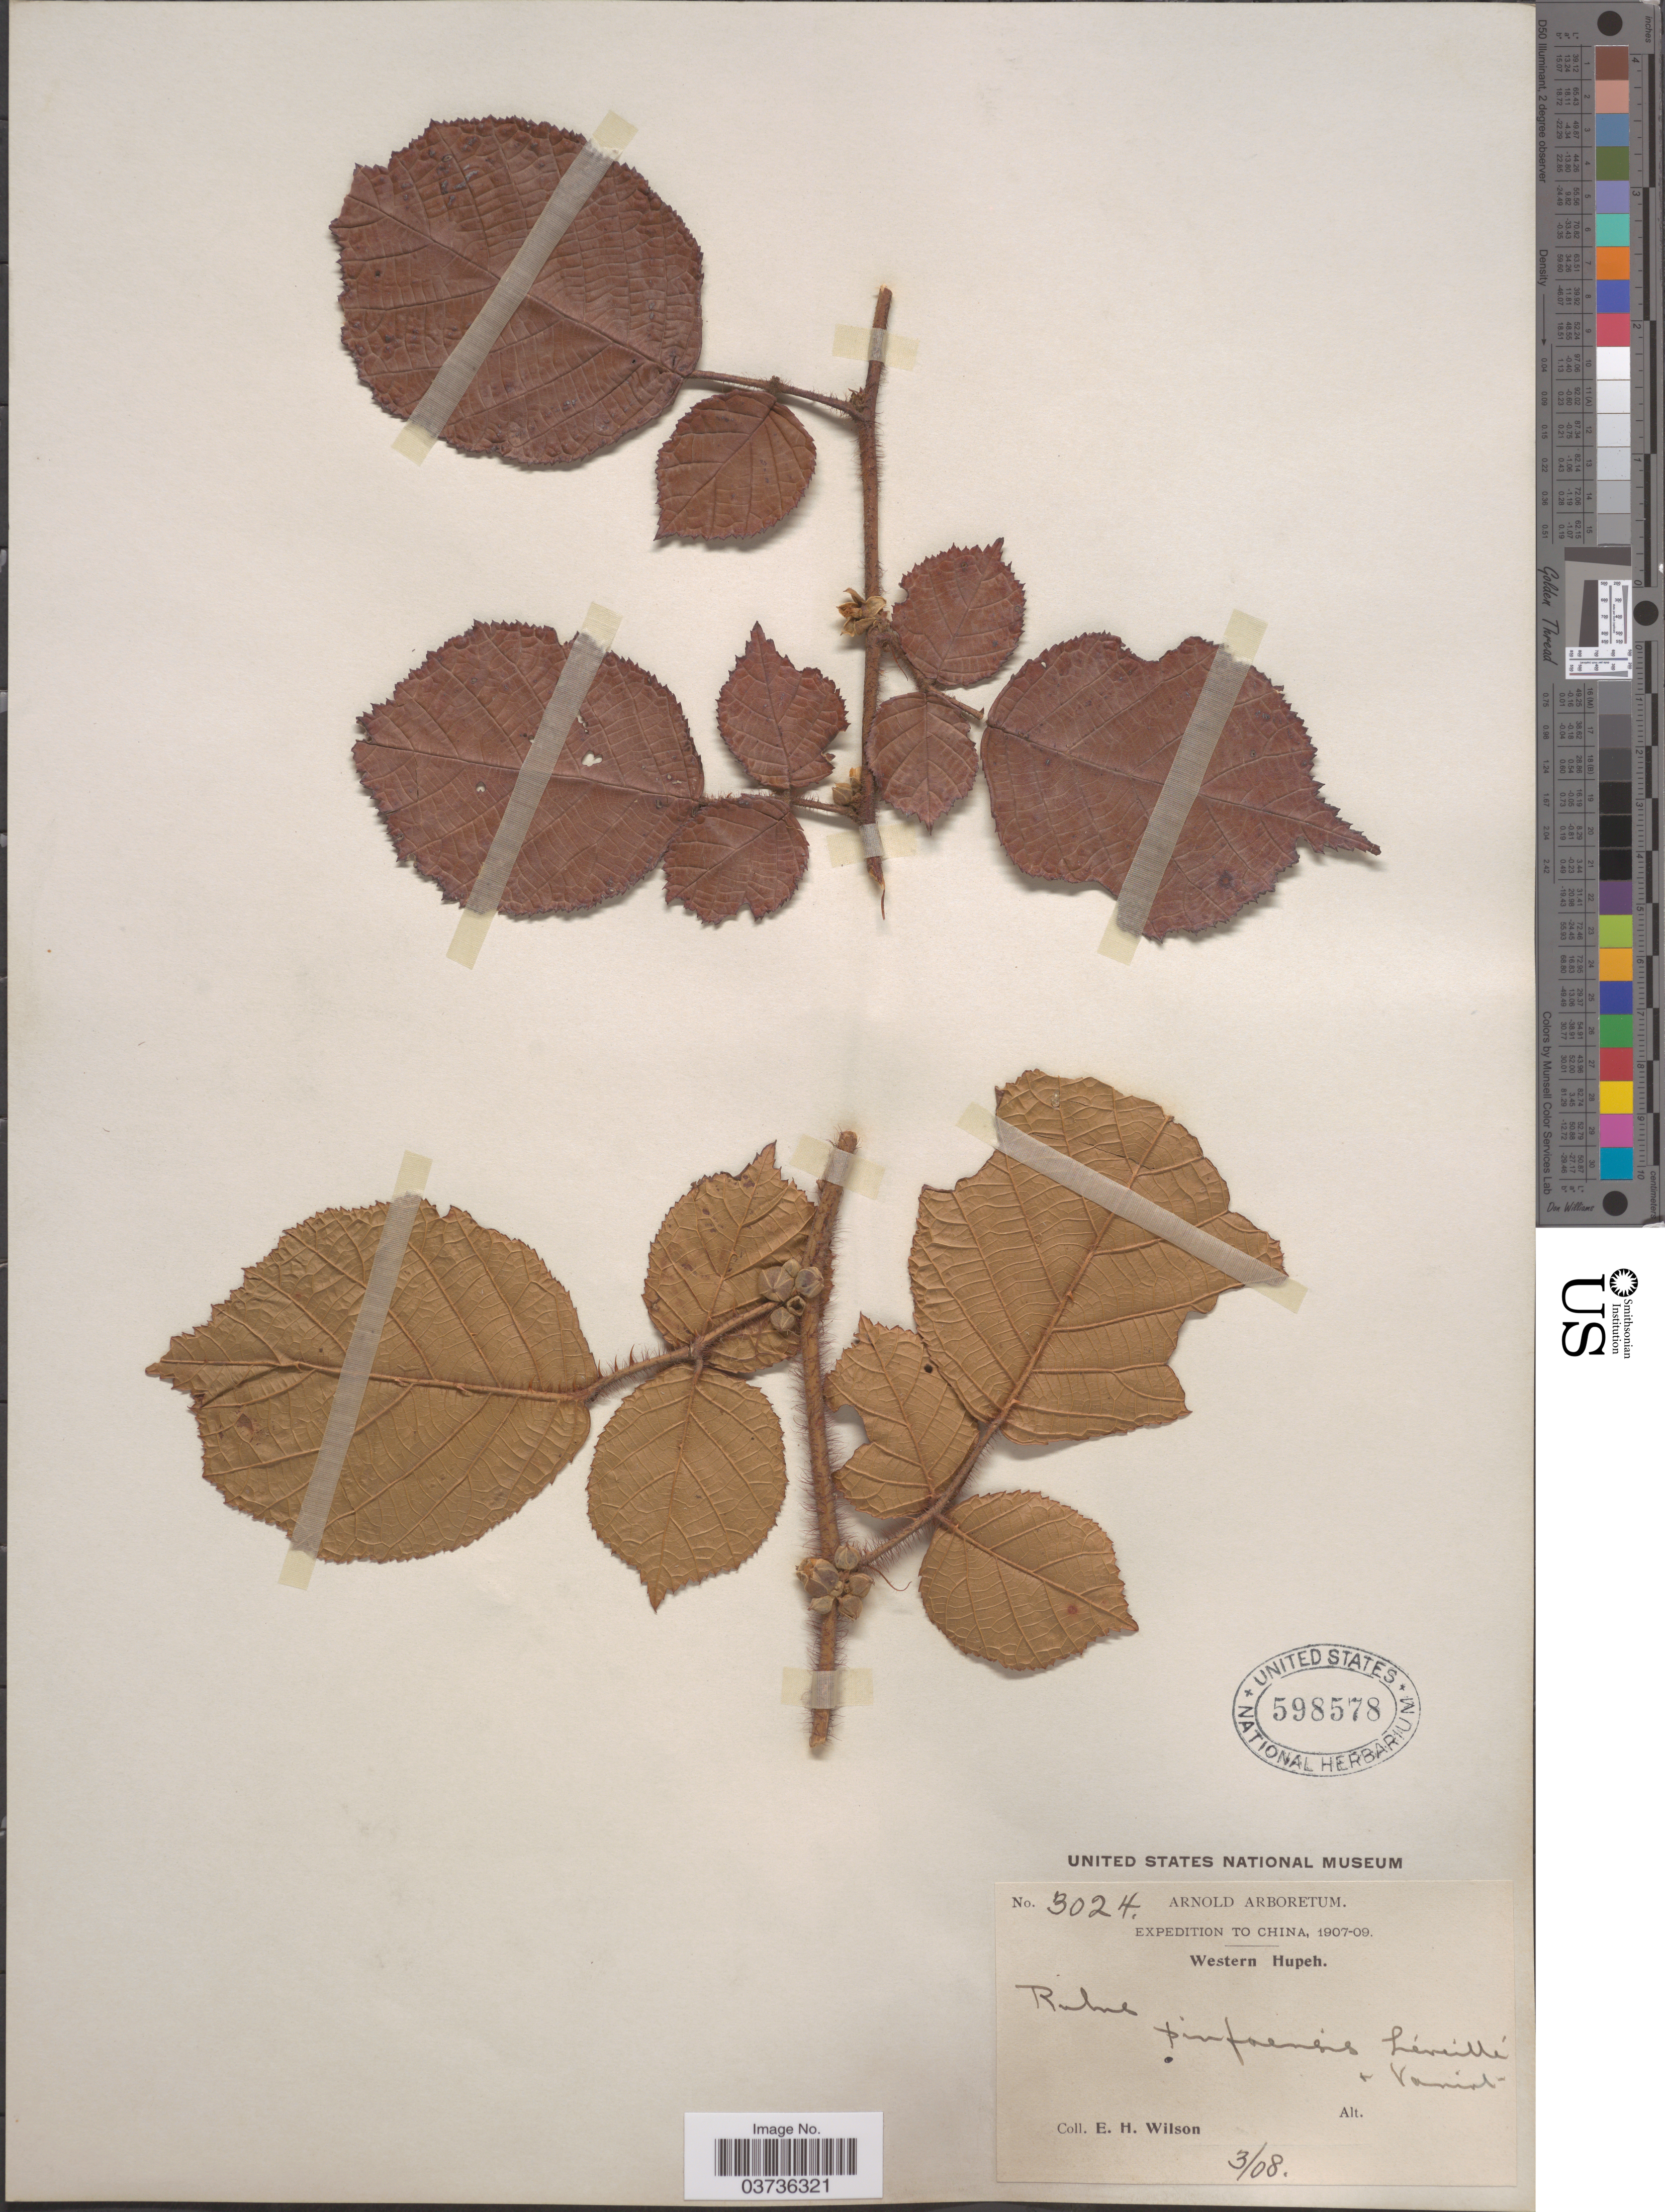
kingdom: Plantae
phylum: Tracheophyta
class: Magnoliopsida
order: Rosales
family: Rosaceae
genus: Rubus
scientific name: Rubus pinfaensis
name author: H. Lév. & Vaniot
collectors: E. Wilson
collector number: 3024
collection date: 1908-03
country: China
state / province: Hubei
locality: Western Hupeh.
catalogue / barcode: US 598578